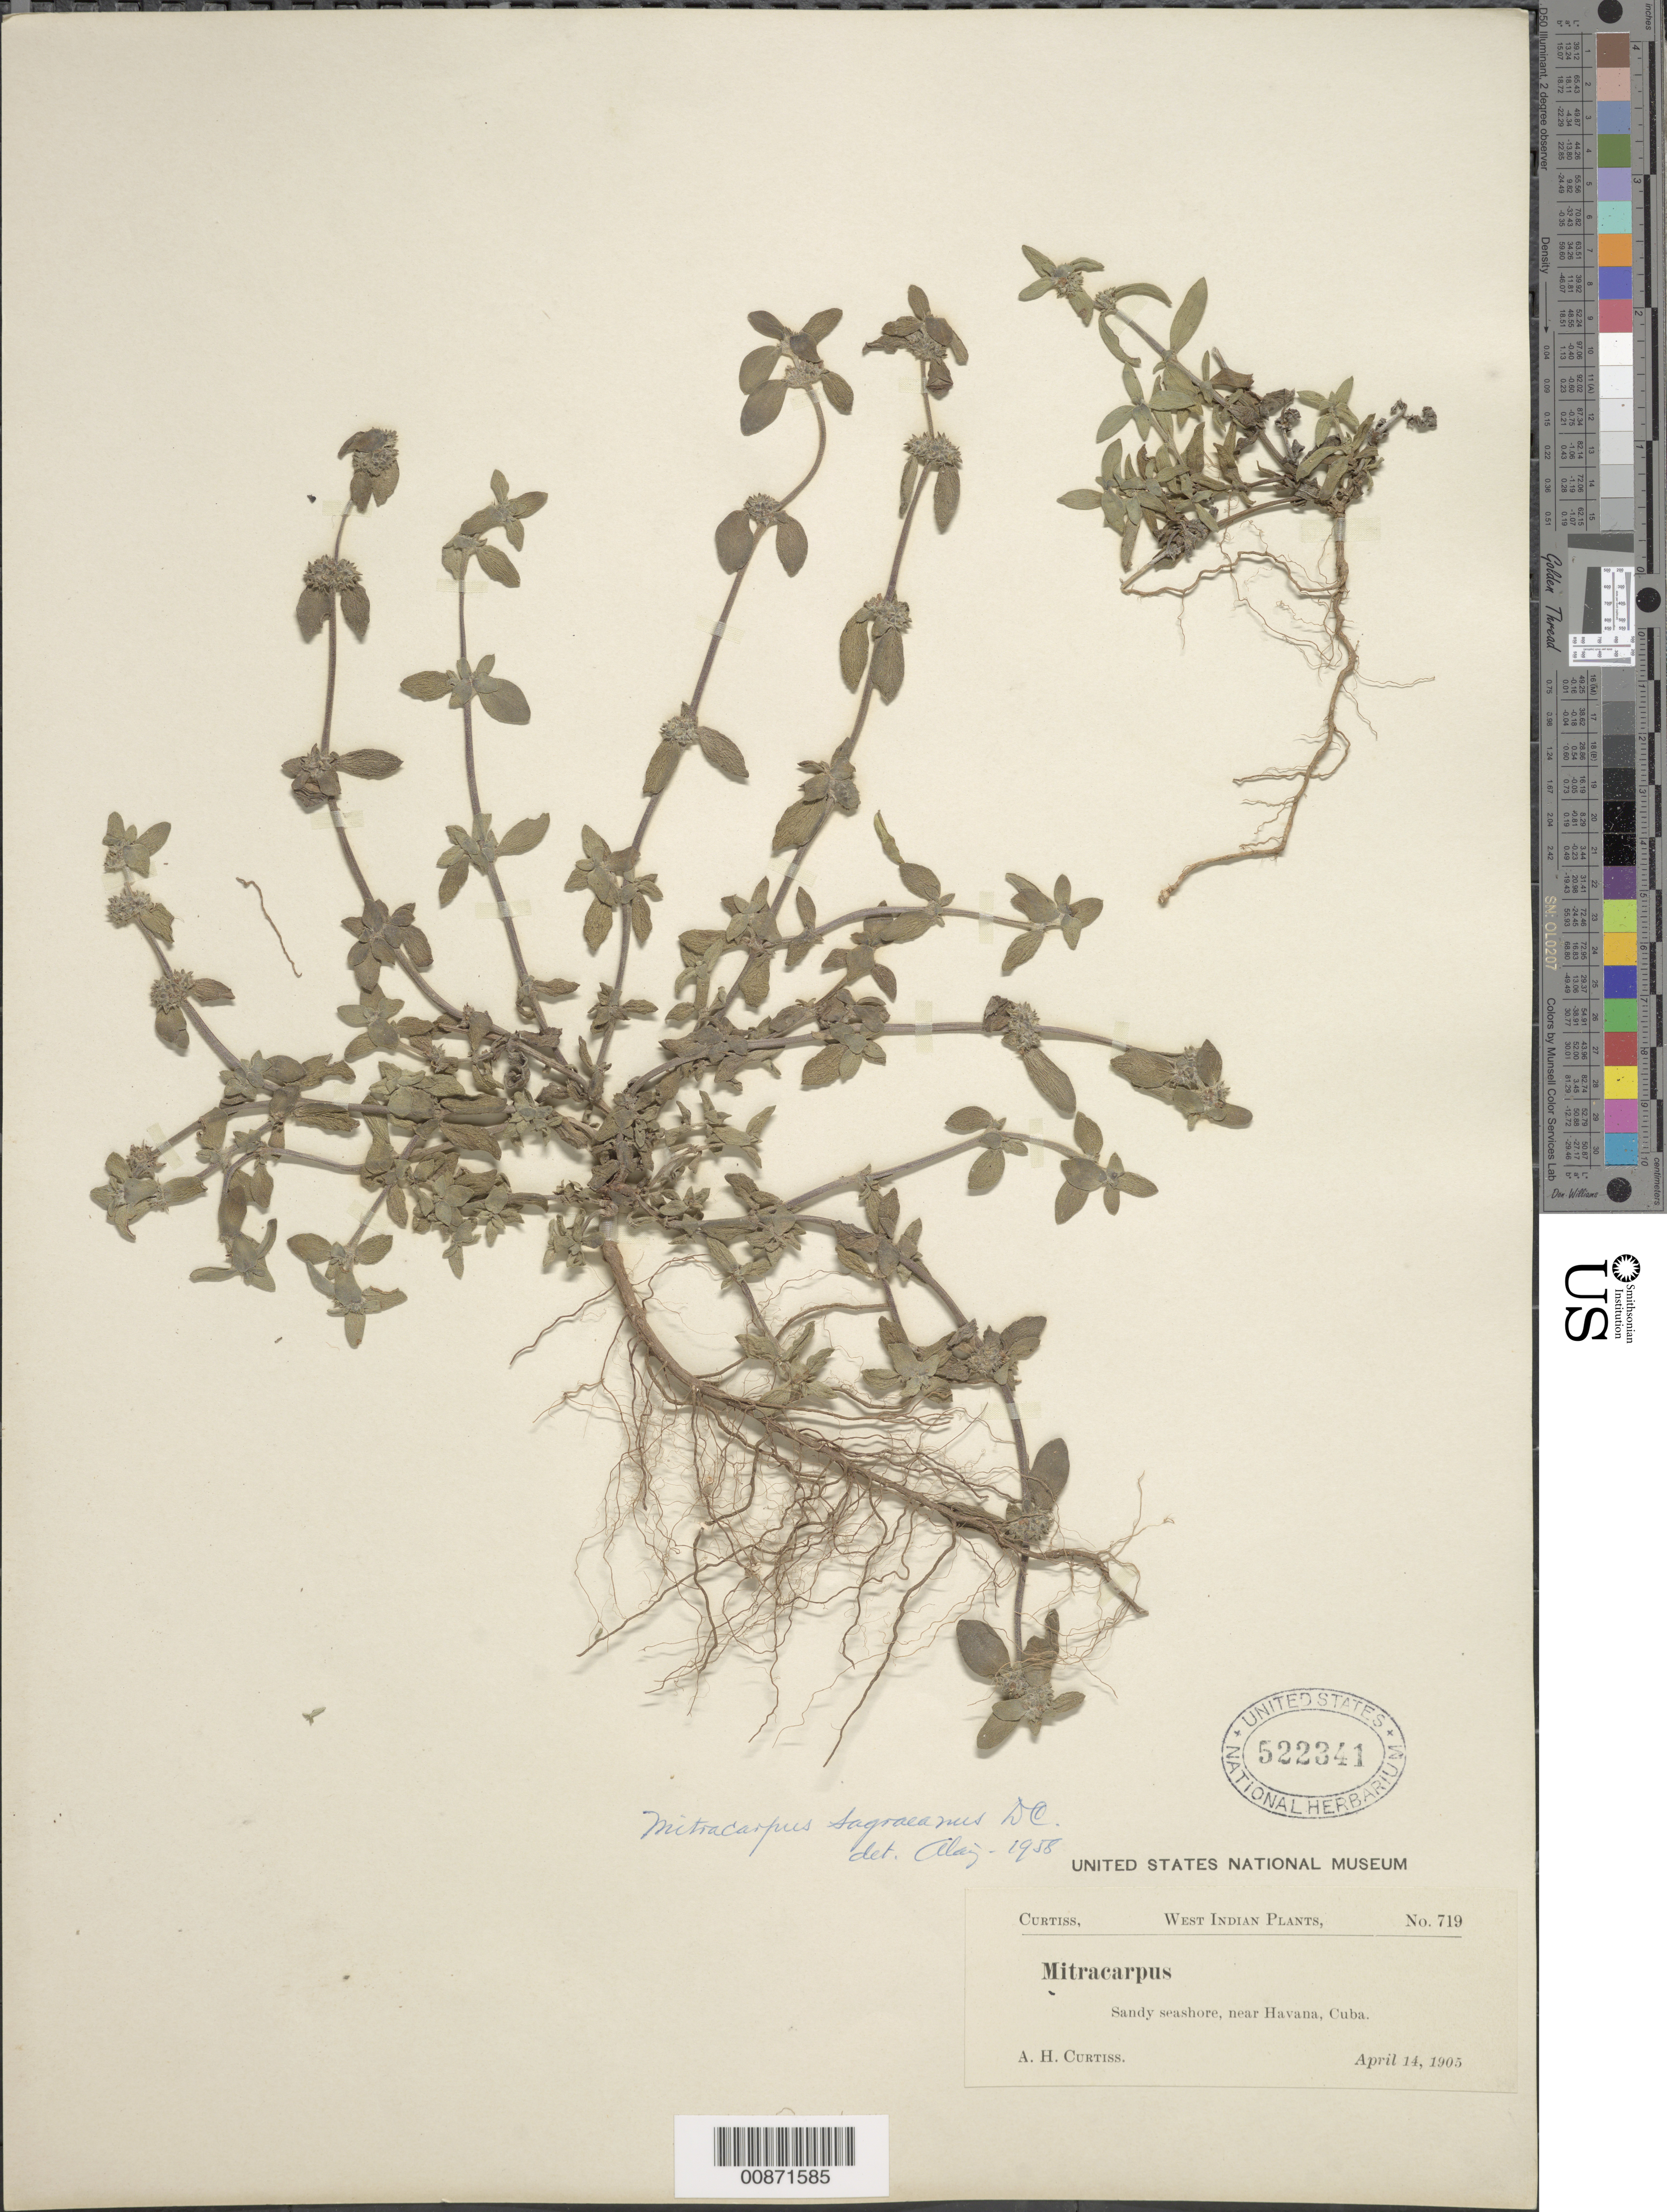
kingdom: Plantae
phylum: Tracheophyta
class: Magnoliopsida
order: Gentianales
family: Rubiaceae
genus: Mitracarpus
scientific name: Mitracarpus sagraeanus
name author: DC.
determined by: Liogier, Alain H.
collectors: A. H. Curtiss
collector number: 719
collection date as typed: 14 Apr 1905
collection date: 1905-04-14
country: Cuba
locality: Near Havana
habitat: Sandy seashore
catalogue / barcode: US 522341